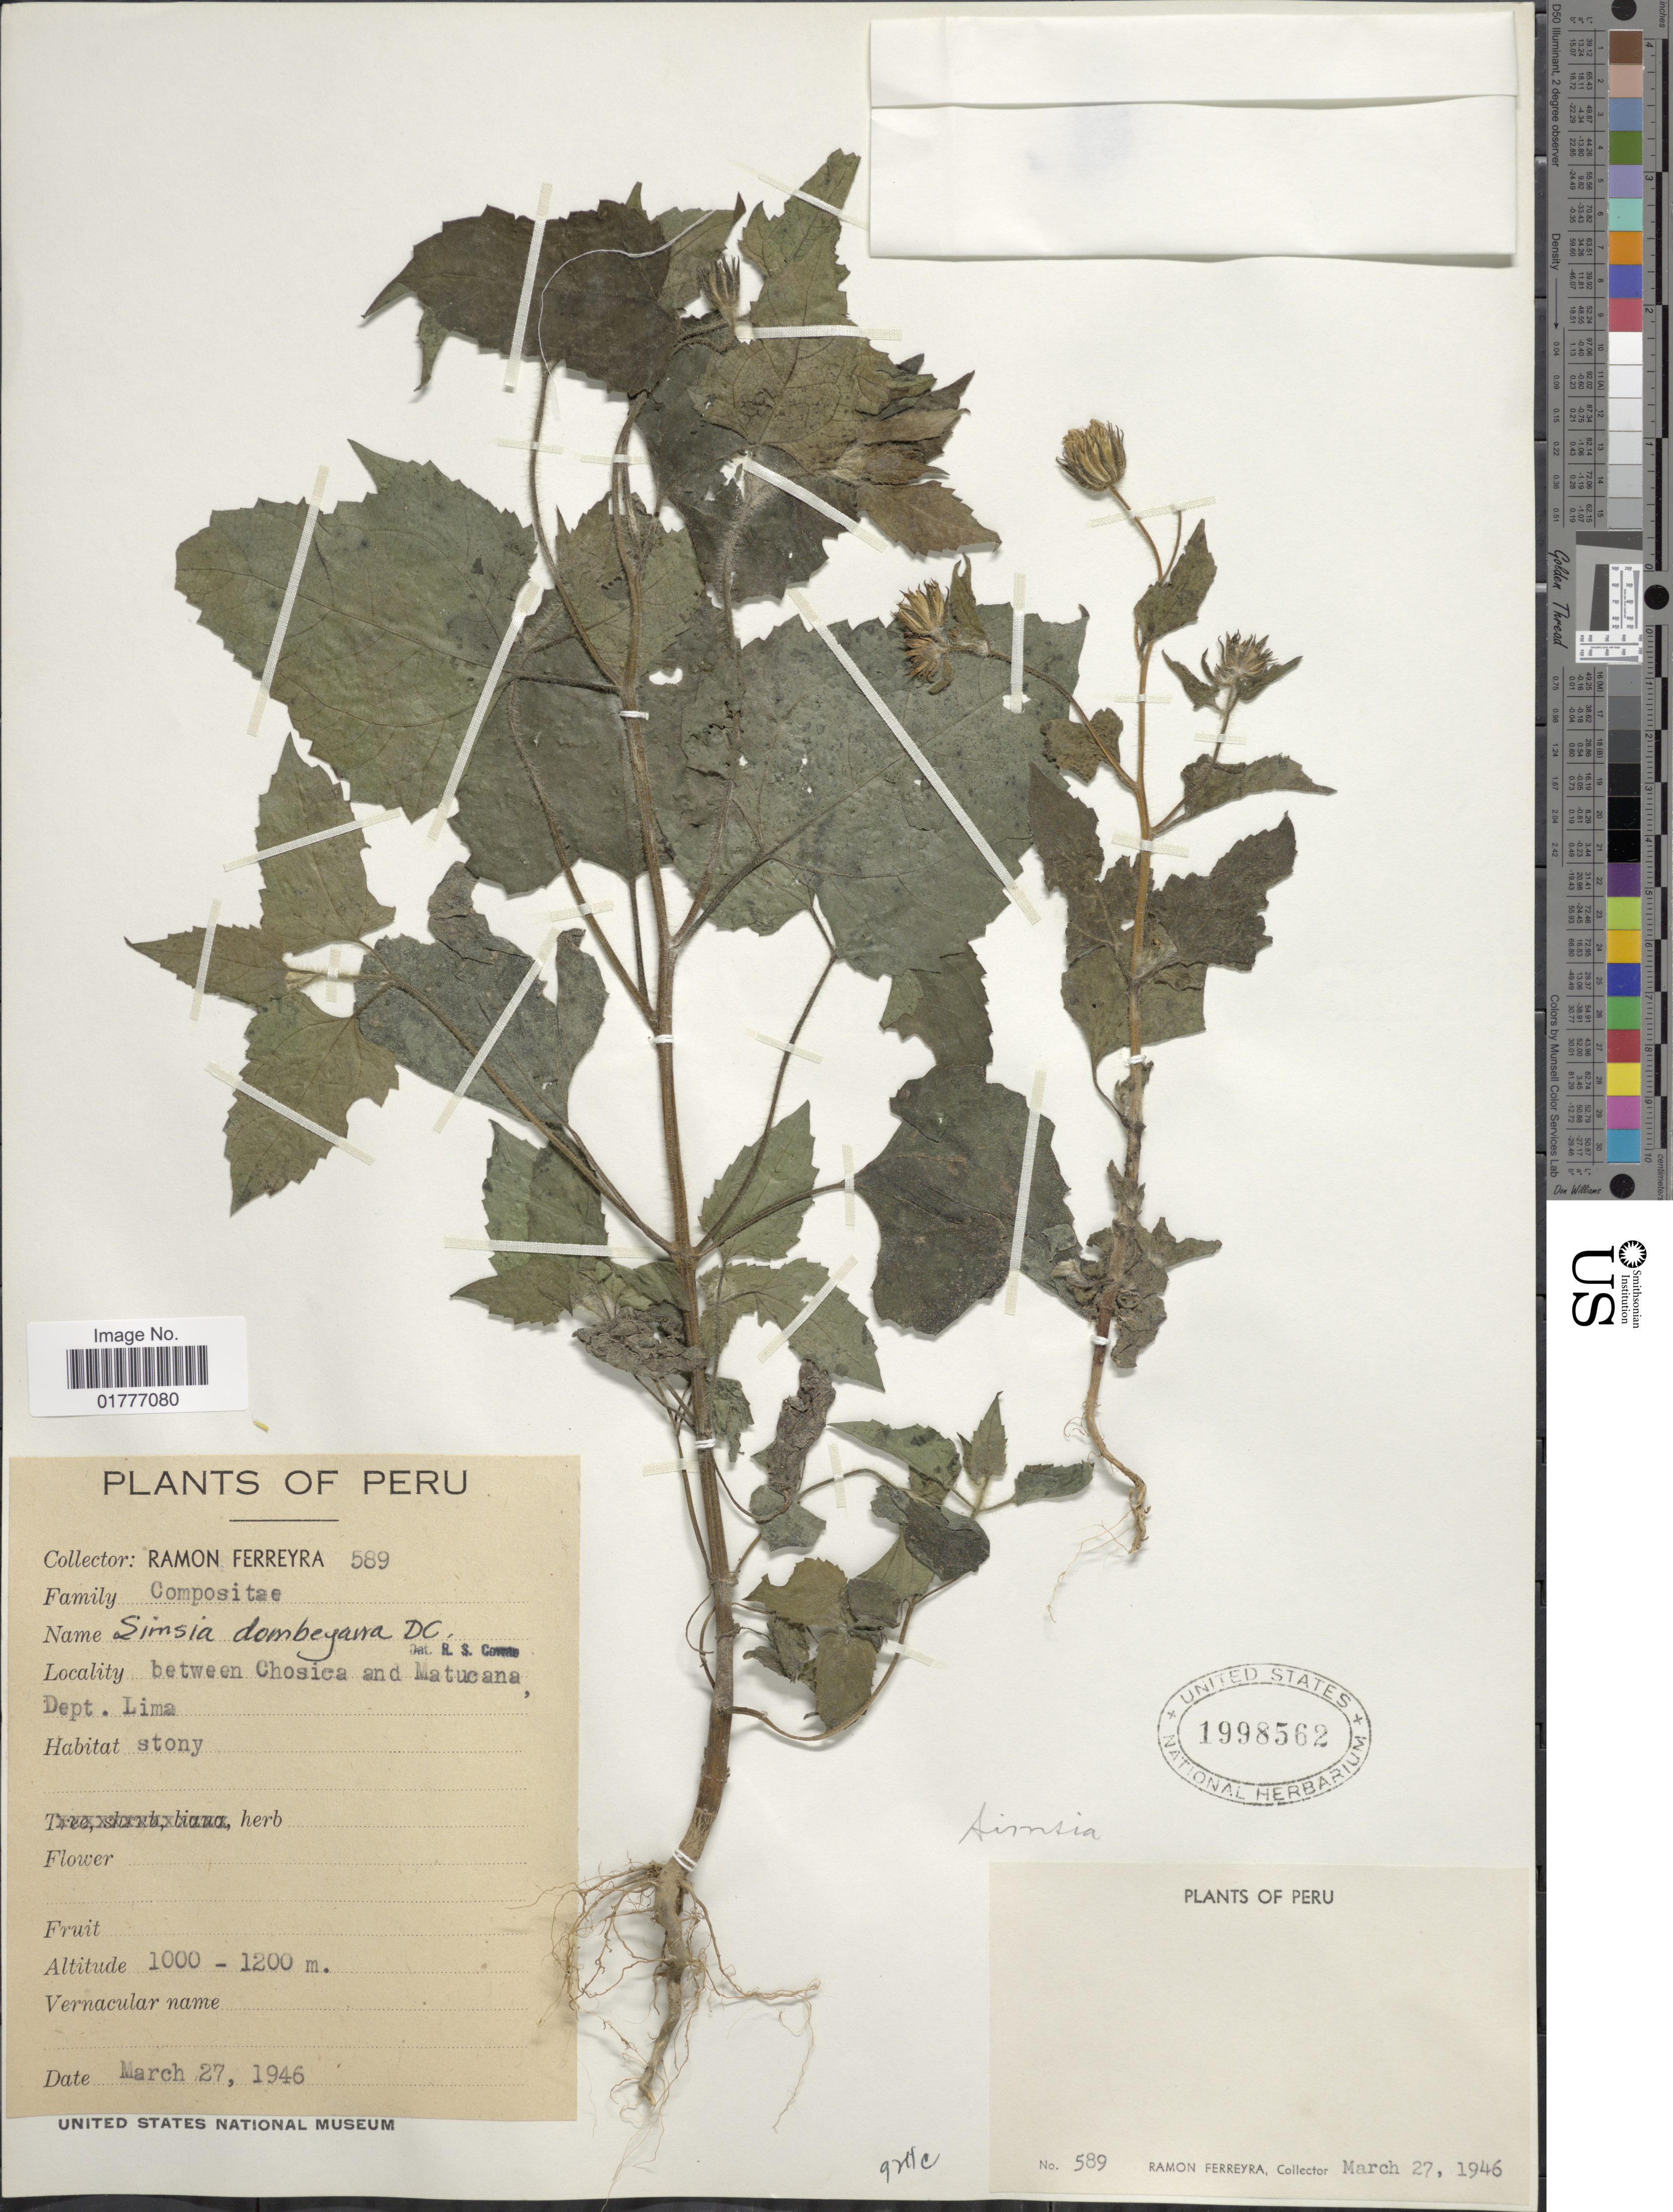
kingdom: Plantae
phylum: Tracheophyta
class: Magnoliopsida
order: Asterales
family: Asteraceae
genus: Simsia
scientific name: Simsia dombeyana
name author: DC.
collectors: R. A. Ferreyra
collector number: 589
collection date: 1946-03-27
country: Peru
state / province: Lima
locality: Between Chosica and Matucana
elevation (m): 1000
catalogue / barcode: US 1998562